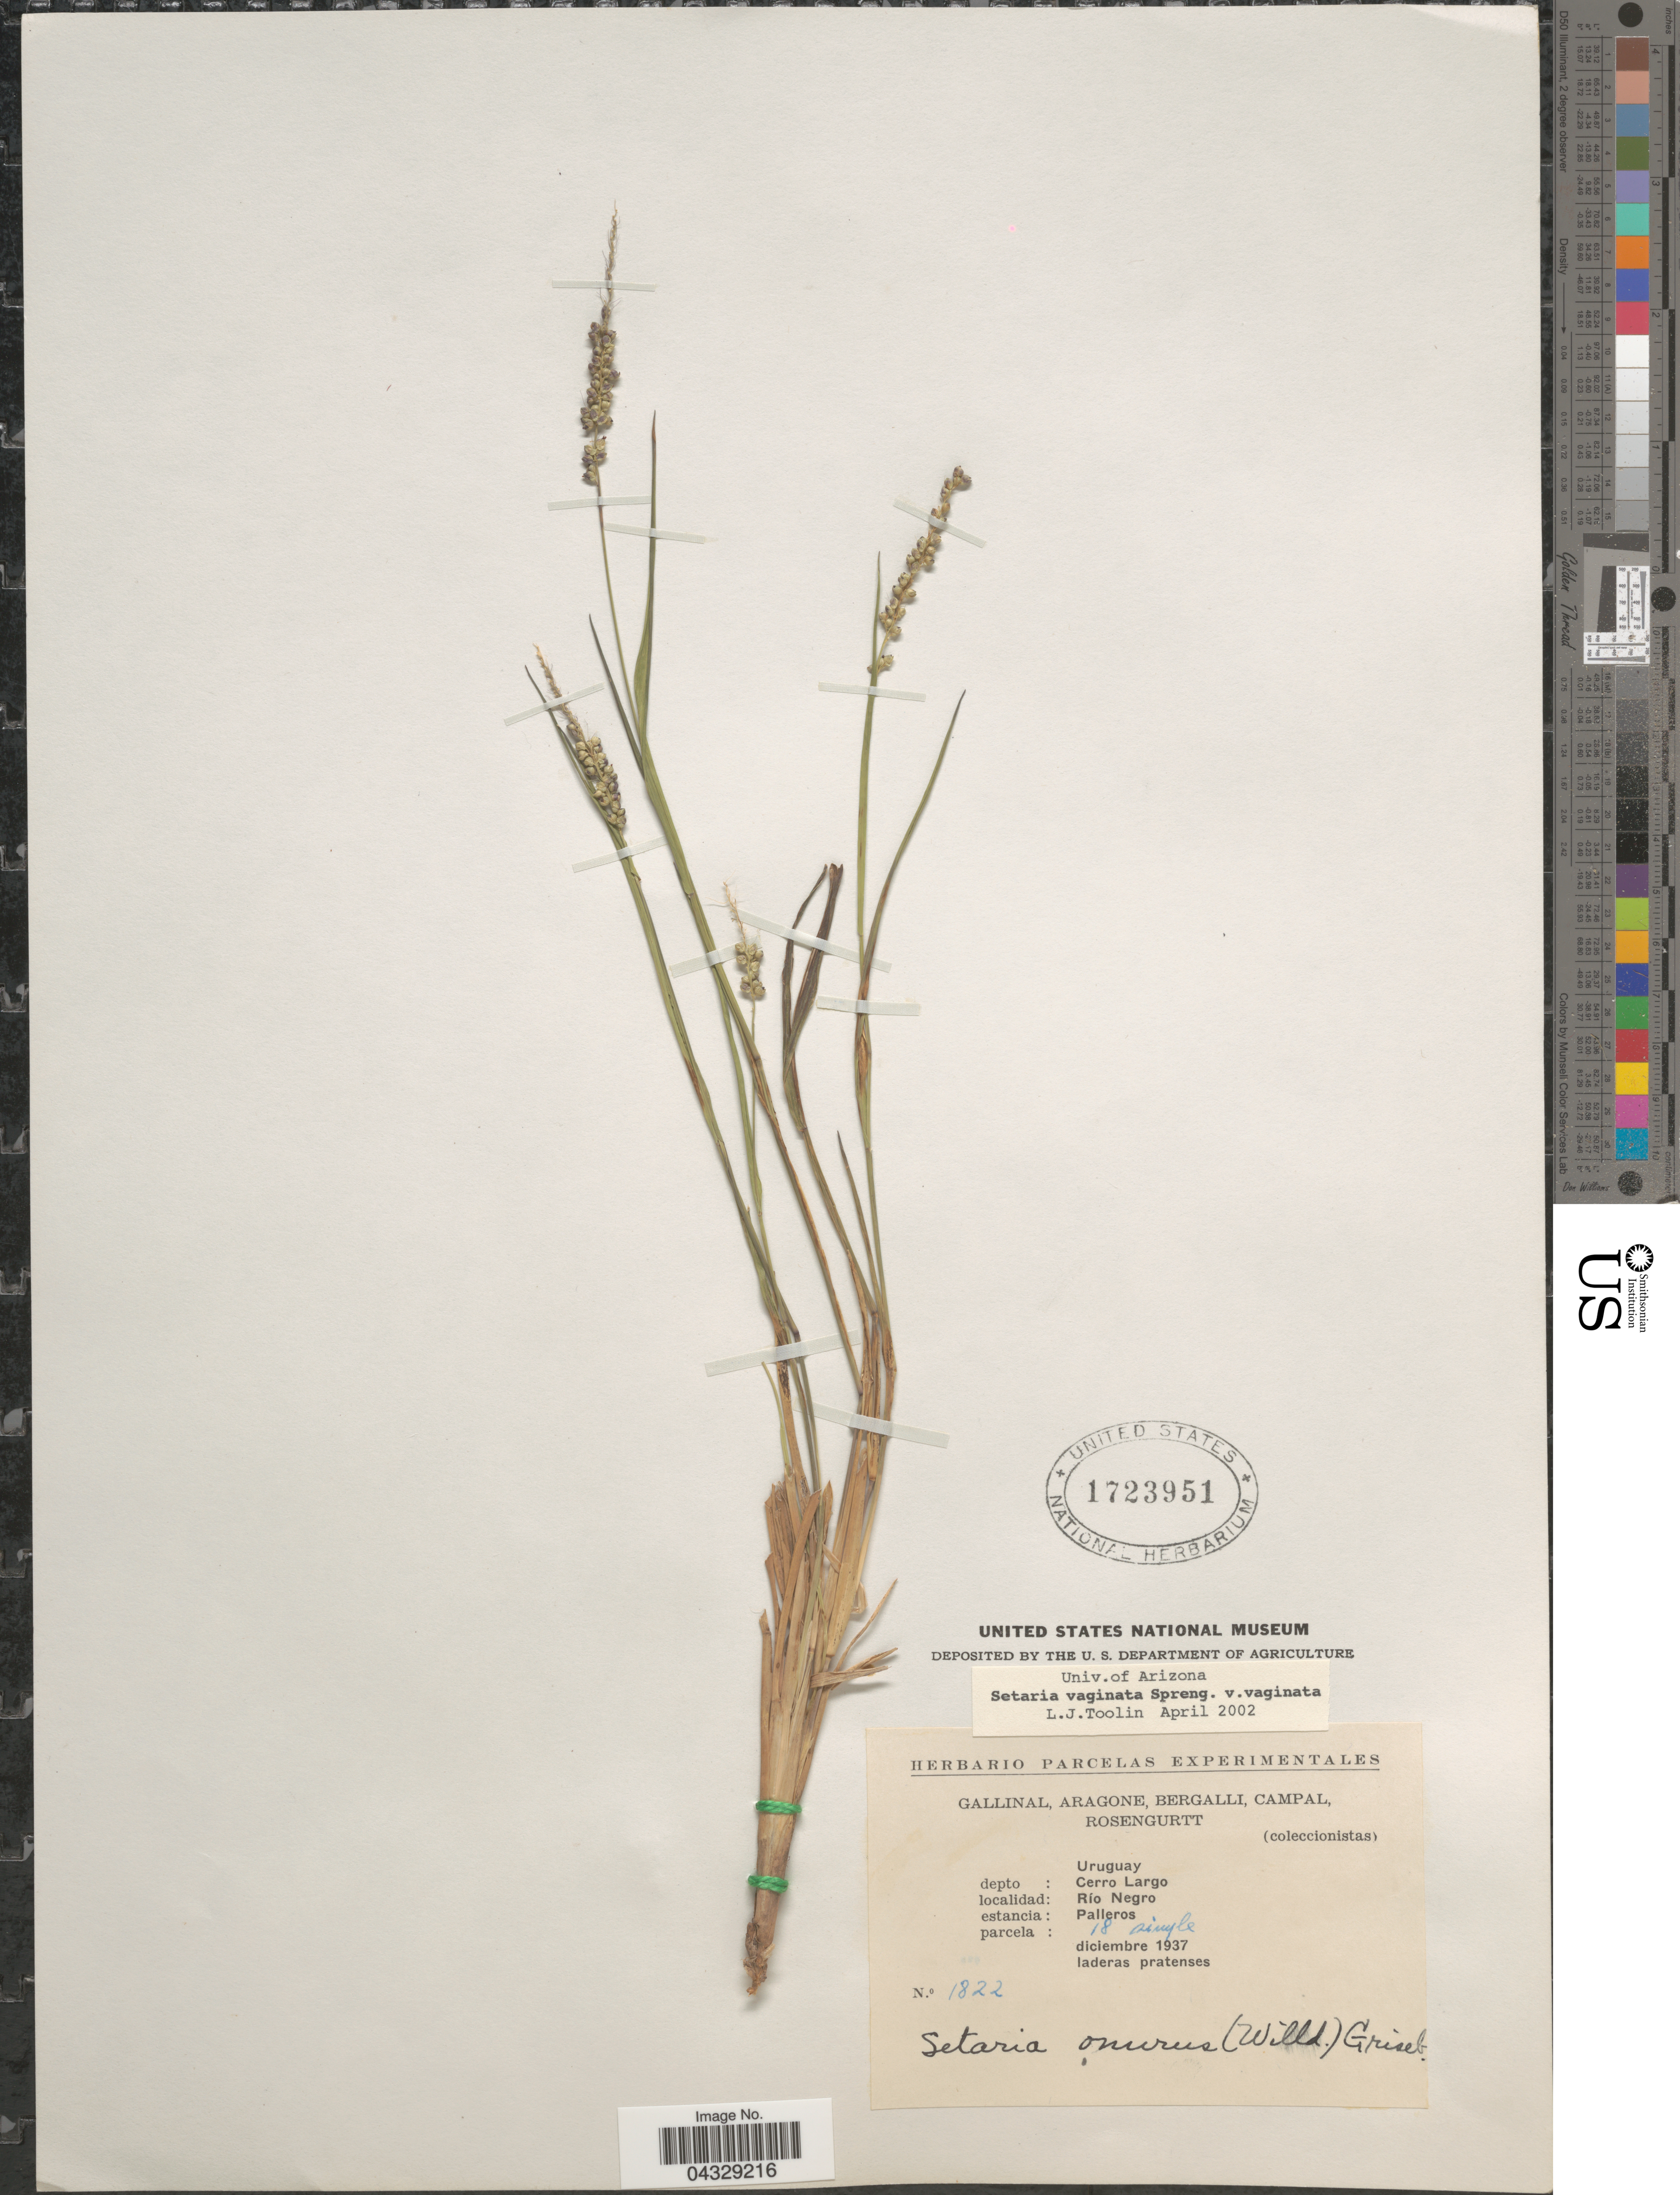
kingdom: Plantae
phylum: Tracheophyta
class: Liliopsida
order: Poales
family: Poaceae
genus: Setaria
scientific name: Setaria vaginata var. vaginata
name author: C.K. Spreng.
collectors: -. Gallinal, -- Aragone, -- Bergalli, -- Campal & Rosengurtt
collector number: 1822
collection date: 1937-12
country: Uruguay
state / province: Cerro Largo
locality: Depto: Cerro Largo. Río Negro. Estancia: Palleros. Parcela: 18 simple.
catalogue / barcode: US 1723951